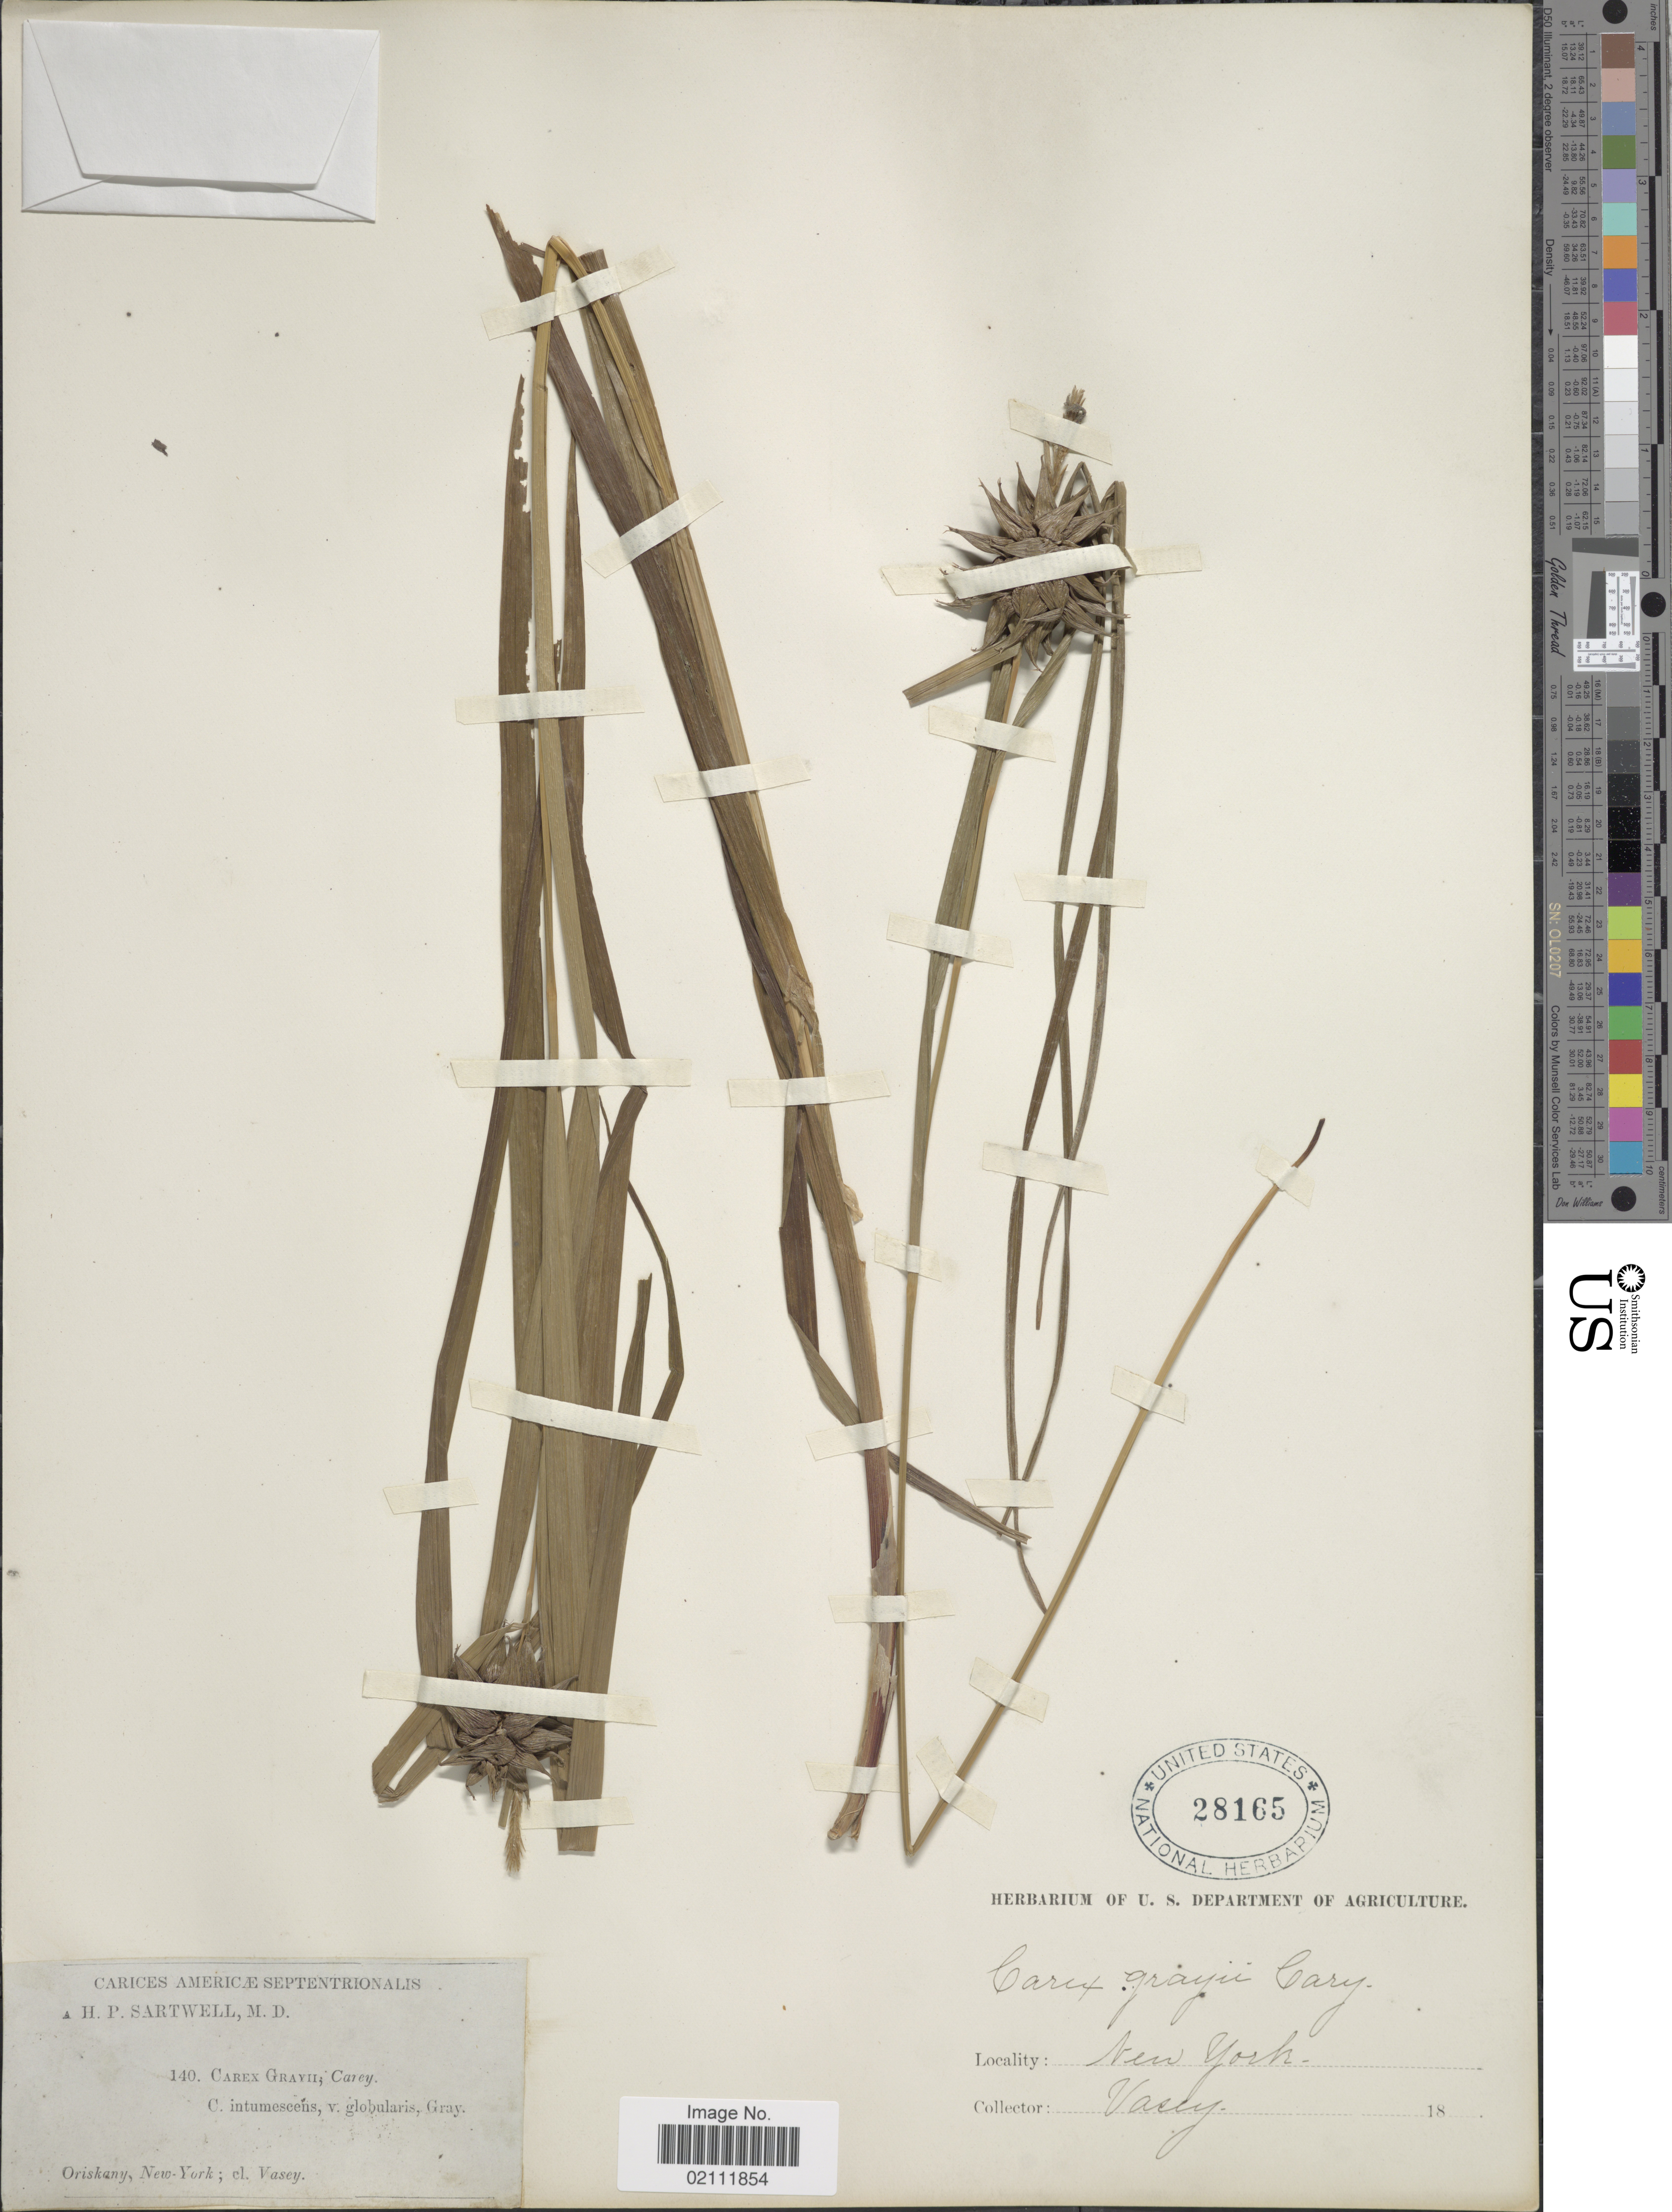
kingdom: Plantae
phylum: Tracheophyta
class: Liliopsida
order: Poales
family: Cyperaceae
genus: Carex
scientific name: Carex grayi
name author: J. Carey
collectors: Vasey, --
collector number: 140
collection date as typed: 18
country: United States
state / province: New York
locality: Oriskany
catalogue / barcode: US 28165